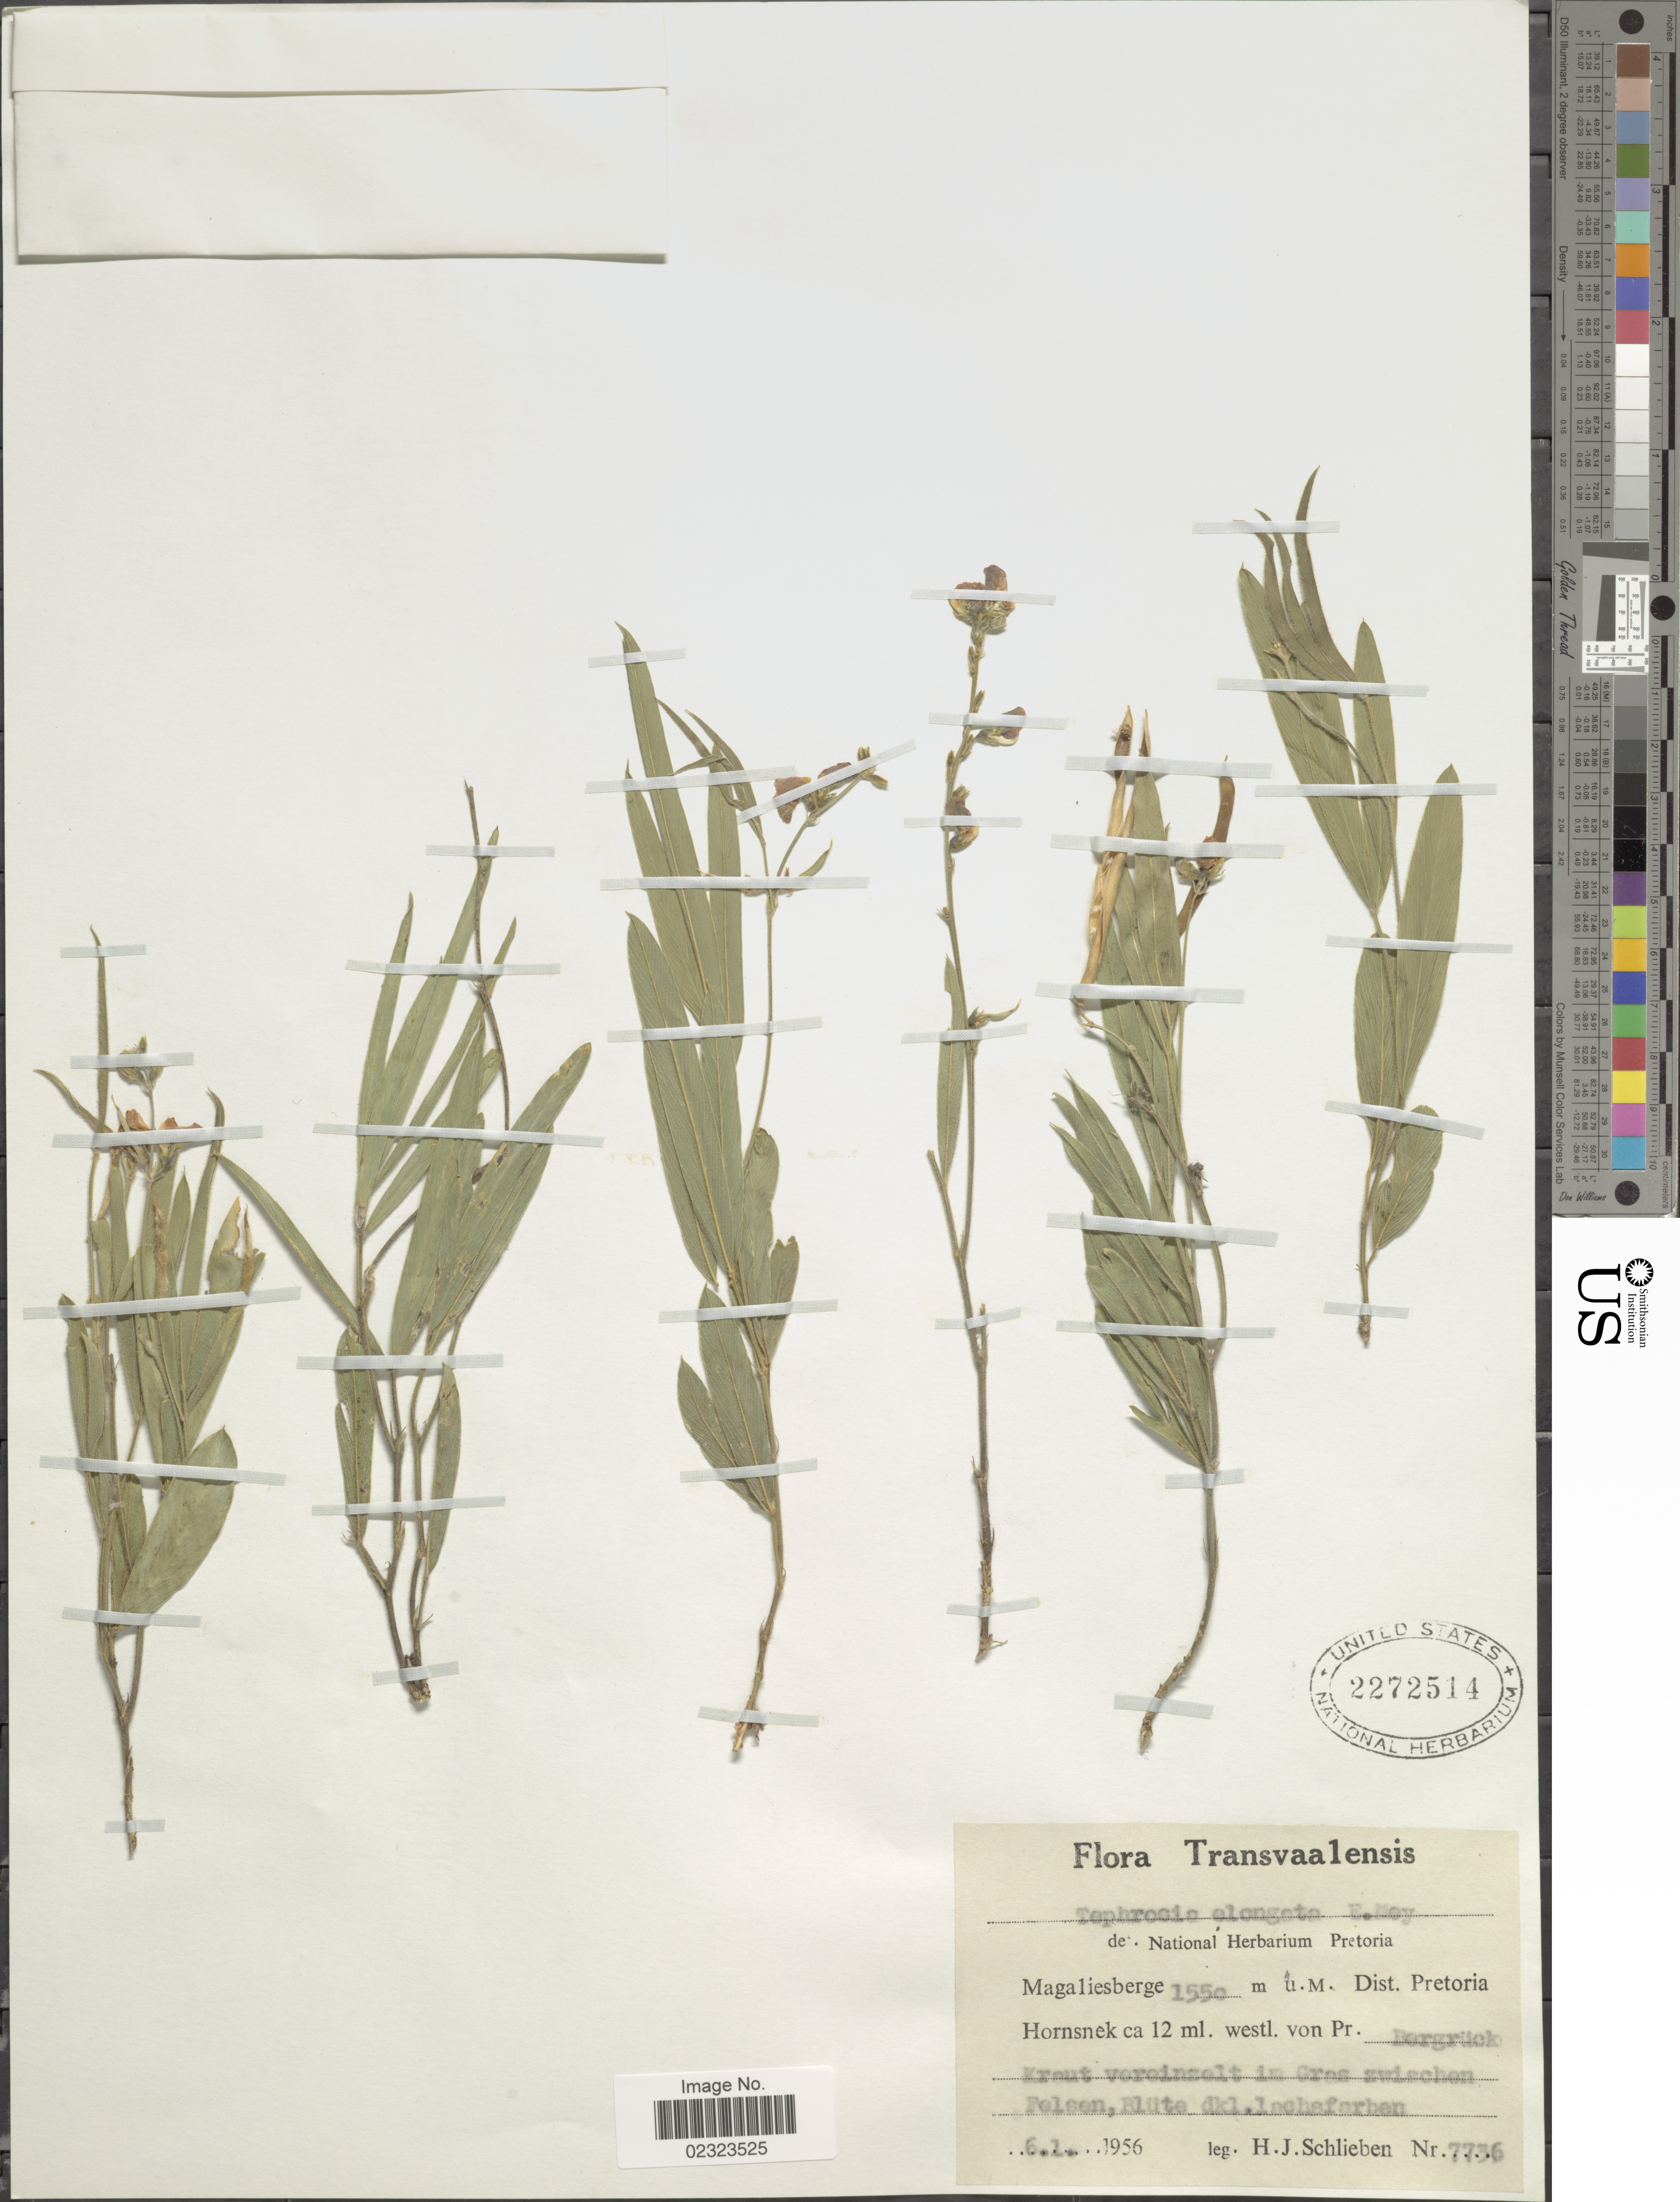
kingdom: Plantae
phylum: Tracheophyta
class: Magnoliopsida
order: Fabales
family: Fabaceae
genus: Tephrosia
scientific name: Tephrosia elongata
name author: E. Mey.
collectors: H. J. Schlieben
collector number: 7736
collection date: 1956-02-08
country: South Africa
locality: Transvaalensis, Magaliesberge, Dist. Pretoria, Hornsnek ca 12 ml. westl. von Pr. bergrück kraut vereinzelt im gras zwischen Felsen, blüte düel. lachsfarben.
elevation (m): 1550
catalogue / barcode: US 2272514